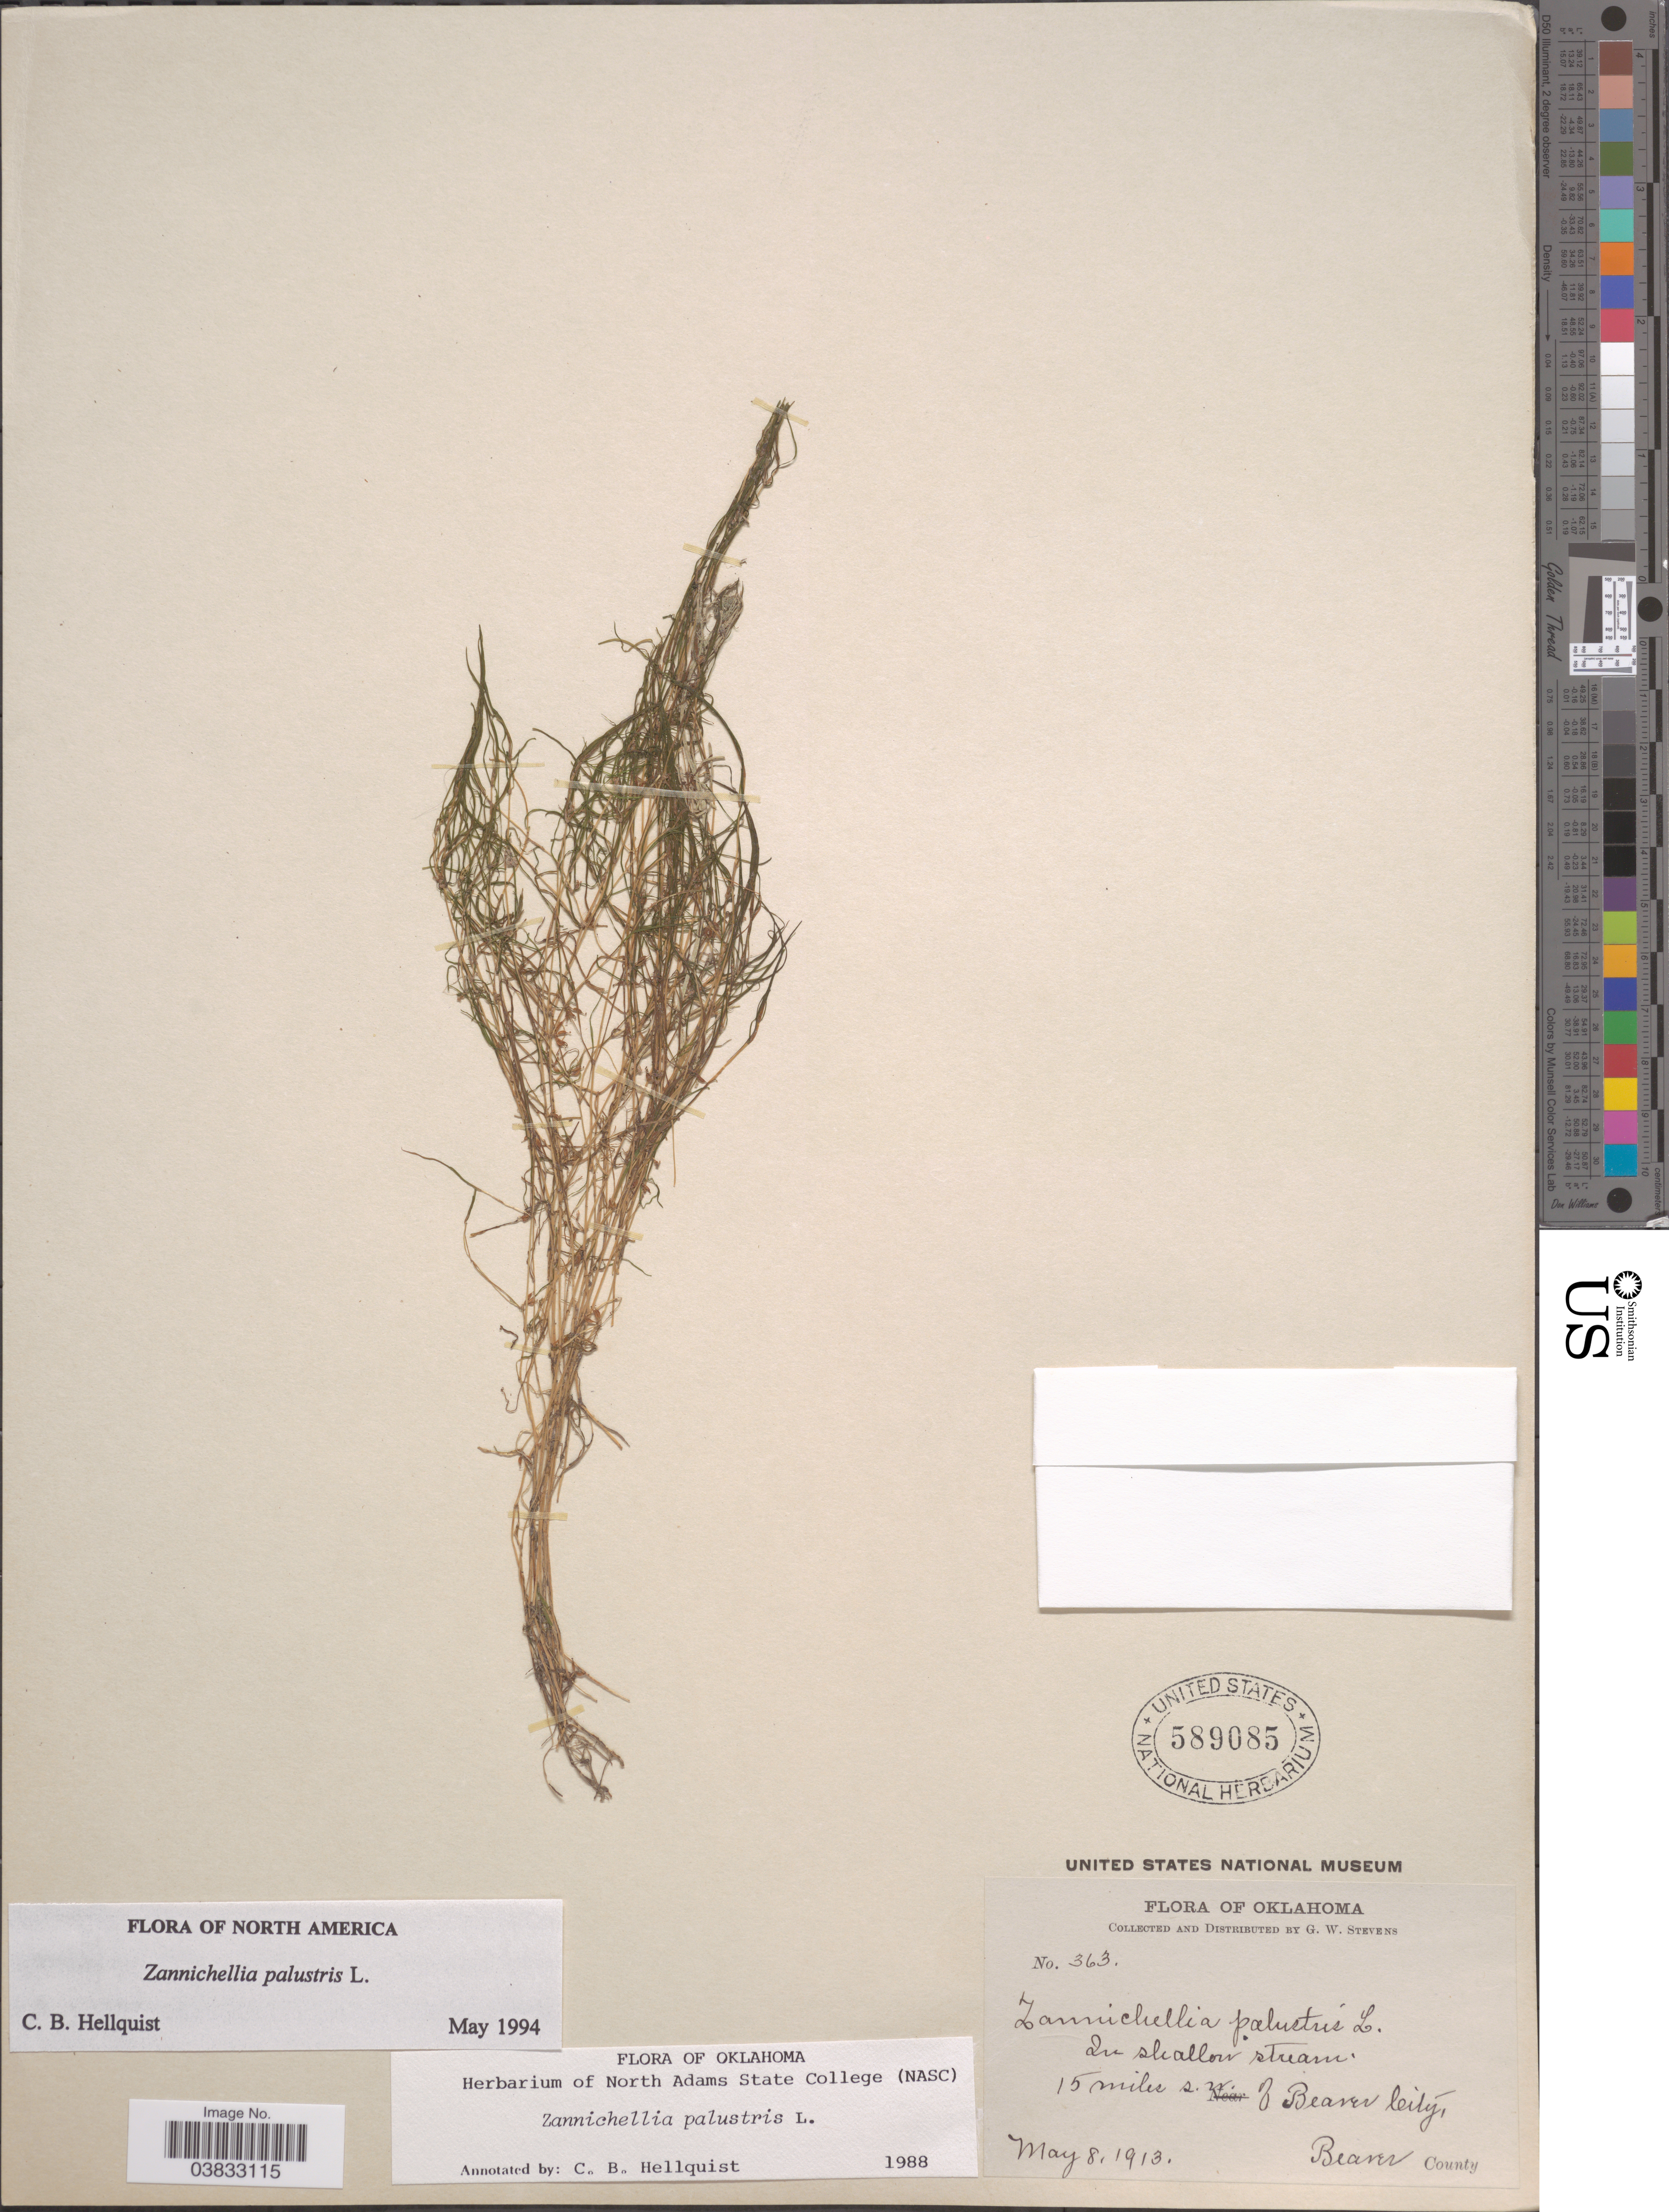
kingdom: Plantae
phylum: Tracheophyta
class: Liliopsida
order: Alismatales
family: Potamogetonaceae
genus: Zannichellia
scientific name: Zannichellia palustris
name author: L.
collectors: G. W. Stevens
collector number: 363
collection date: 1913-05-08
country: United States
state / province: Oklahoma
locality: In shallow stream, 15 miles s.w. of Beaver City, Beaver County.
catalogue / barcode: US 589085